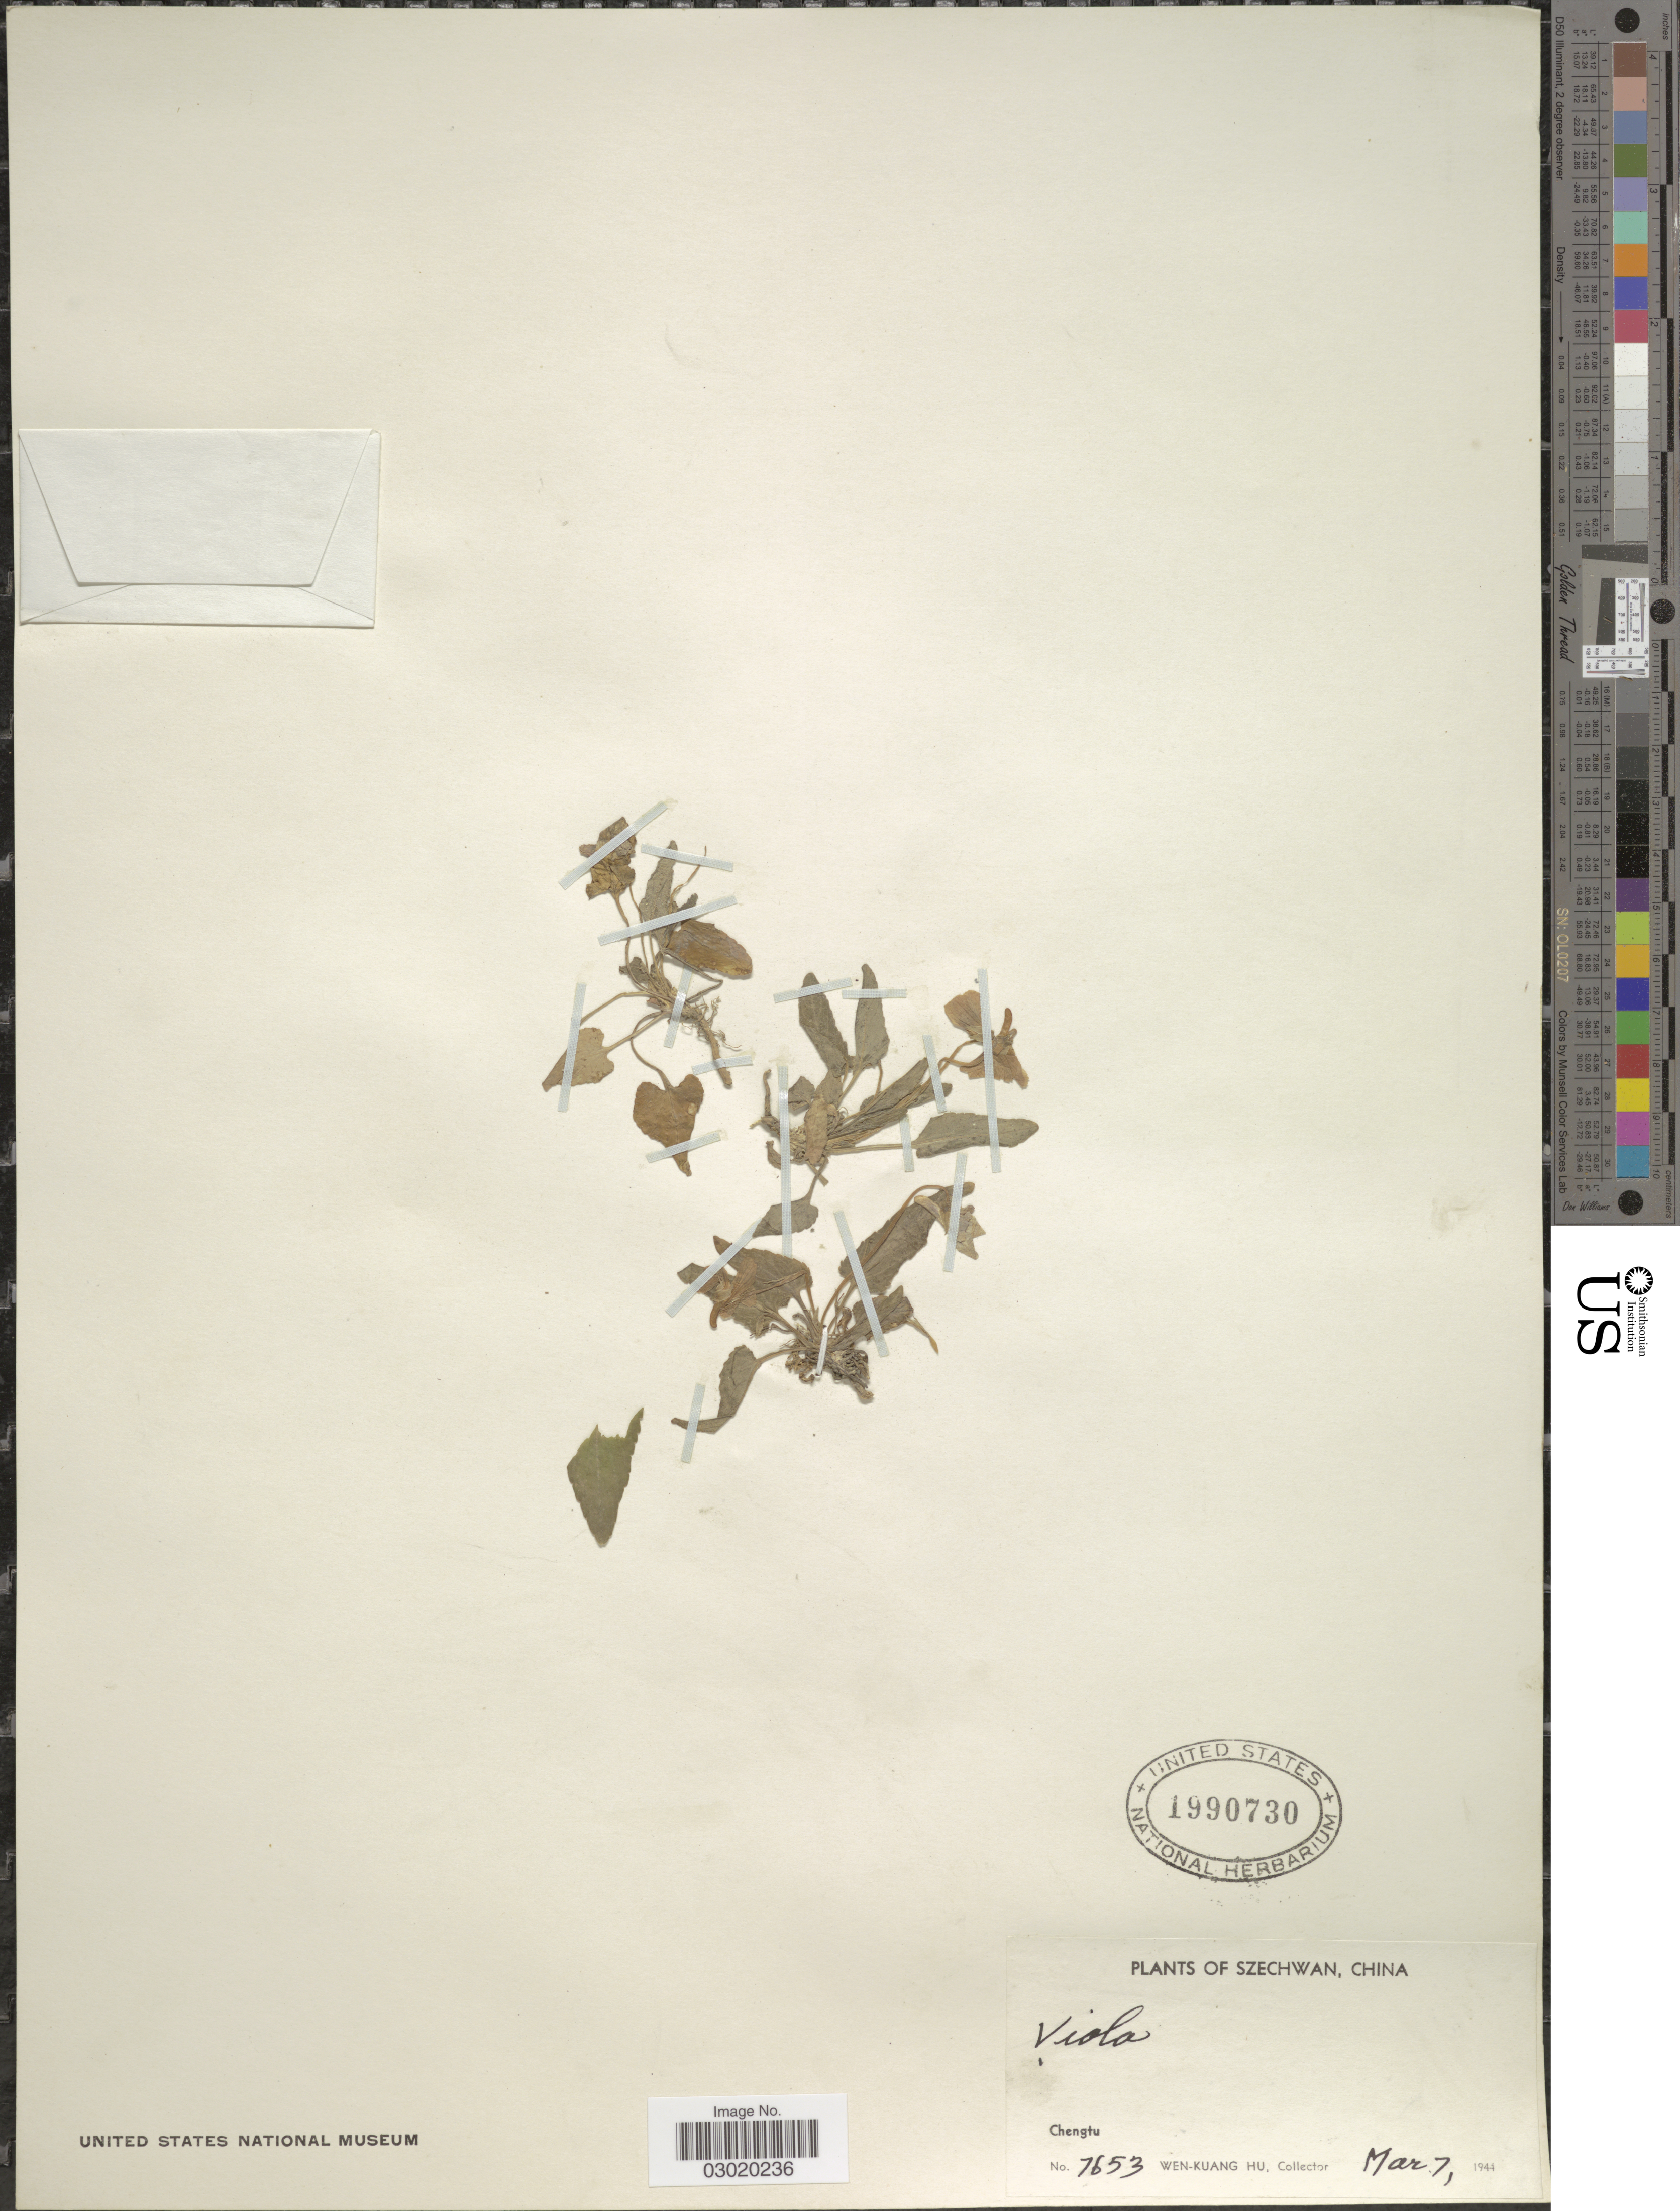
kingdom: Plantae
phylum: Tracheophyta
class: Magnoliopsida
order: Malpighiales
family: Violaceae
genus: Viola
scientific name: Viola sp.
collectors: W. K. Hu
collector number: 7653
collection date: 1944-03-07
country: China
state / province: Sichuan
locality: Szechwan, China, Chengtu.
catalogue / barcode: US 1990730